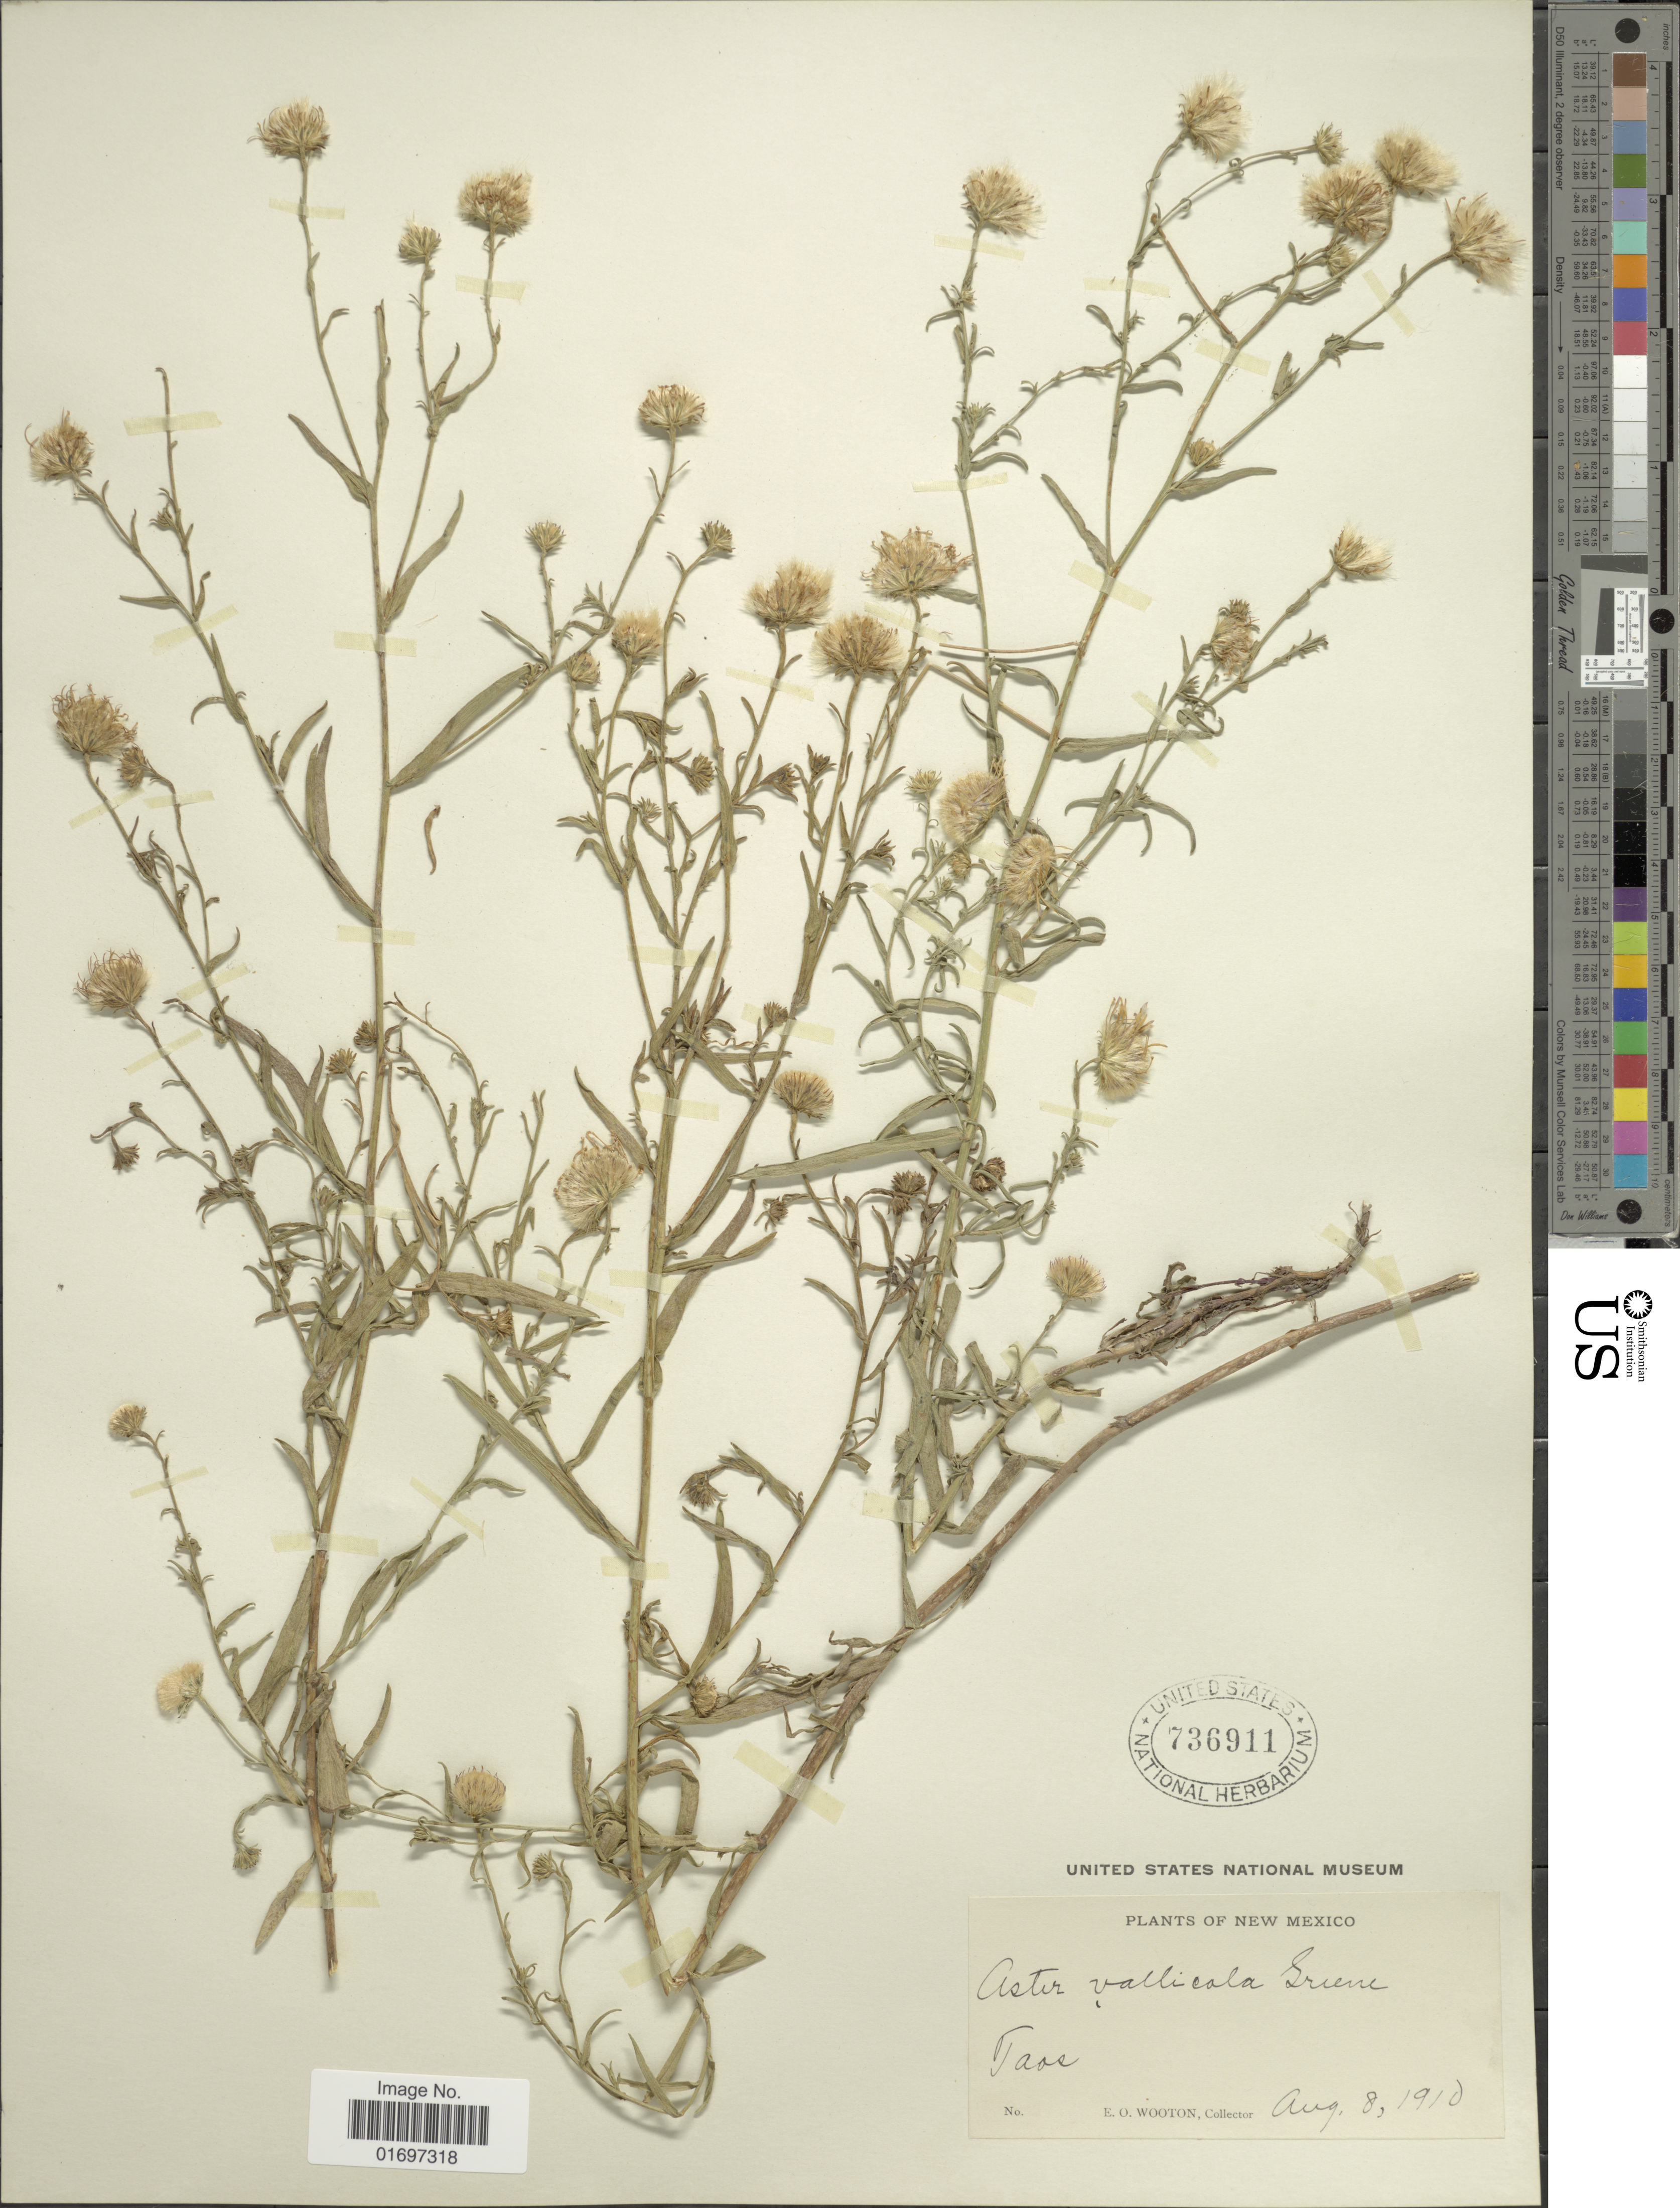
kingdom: Plantae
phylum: Tracheophyta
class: Magnoliopsida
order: Asterales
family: Asteraceae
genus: Symphyotrichum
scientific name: Symphyotrichum ascendens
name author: (Lindl.) G.L. Nesom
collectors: E. O. Wooton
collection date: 1910-08-08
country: United States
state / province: New Mexico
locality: New Mexico. Taos.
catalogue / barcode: US 736911